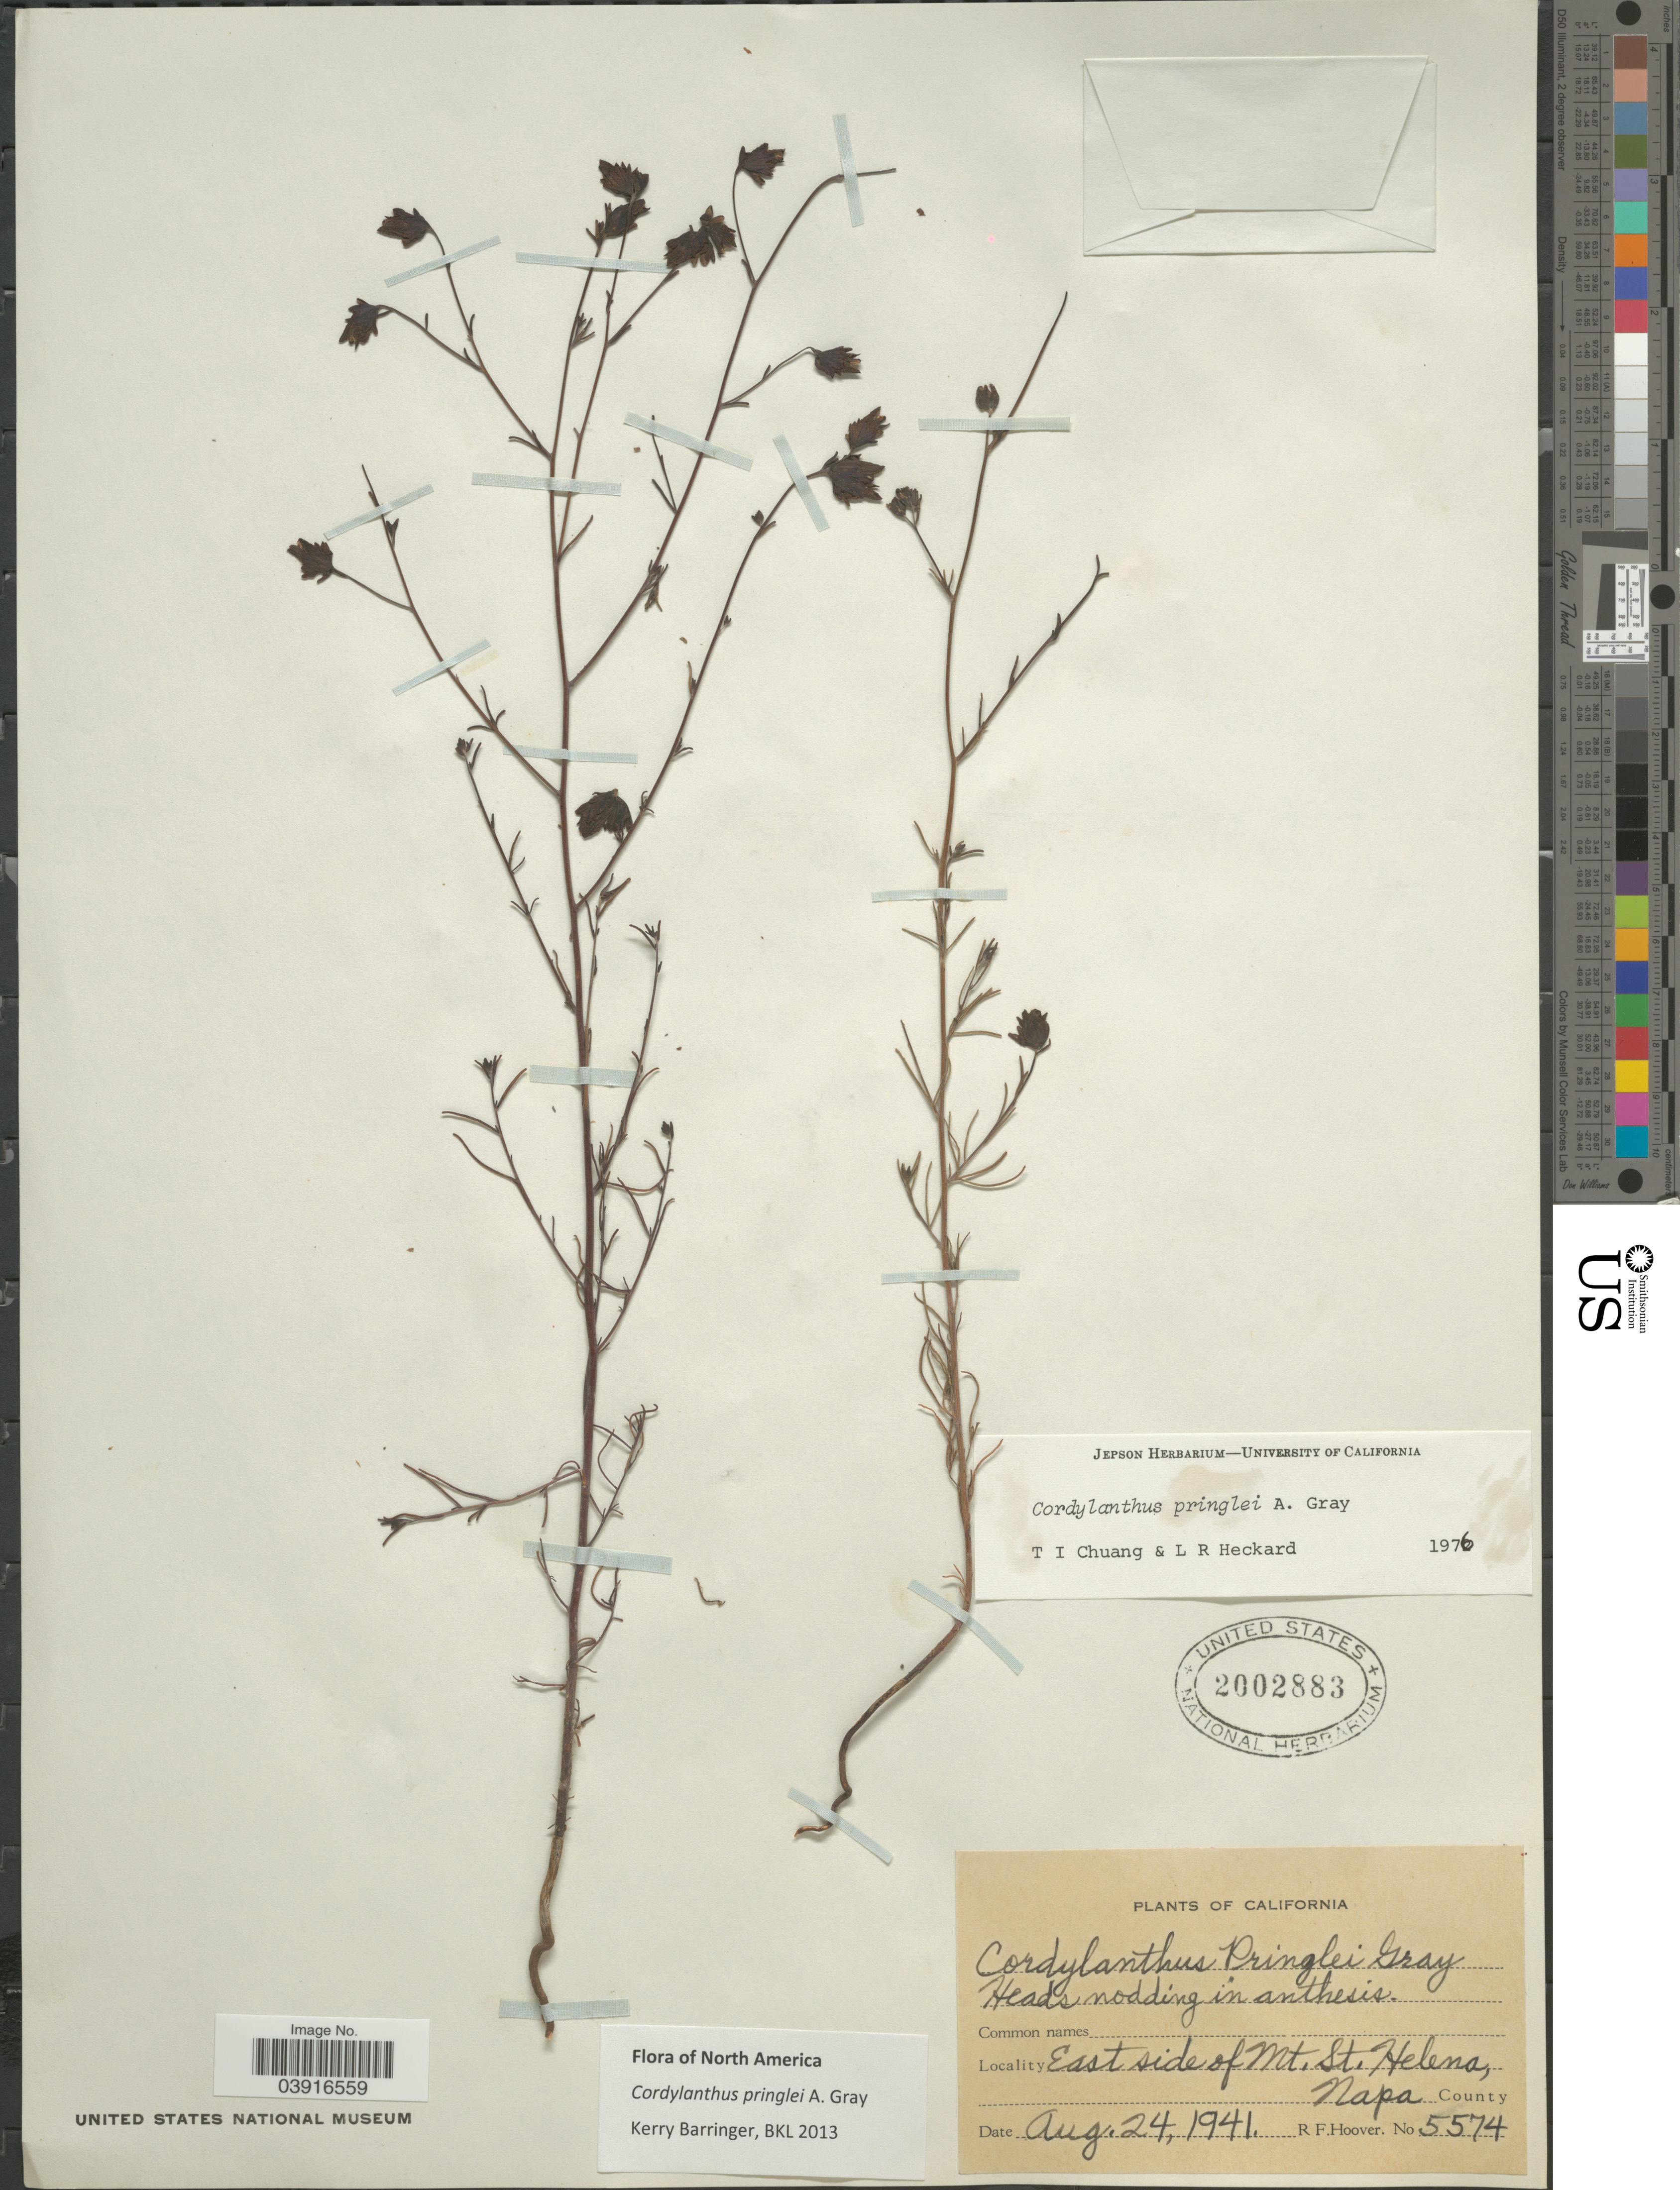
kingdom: Plantae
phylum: Tracheophyta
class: Magnoliopsida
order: Lamiales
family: Orobanchaceae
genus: Cordylanthus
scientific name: Cordylanthus pringlei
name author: A. Gray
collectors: R. F. Hoover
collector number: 5574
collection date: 1941-08-24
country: United States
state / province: California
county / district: Napa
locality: East side of Mt. St. Helena, Napa County.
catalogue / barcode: US 2002883